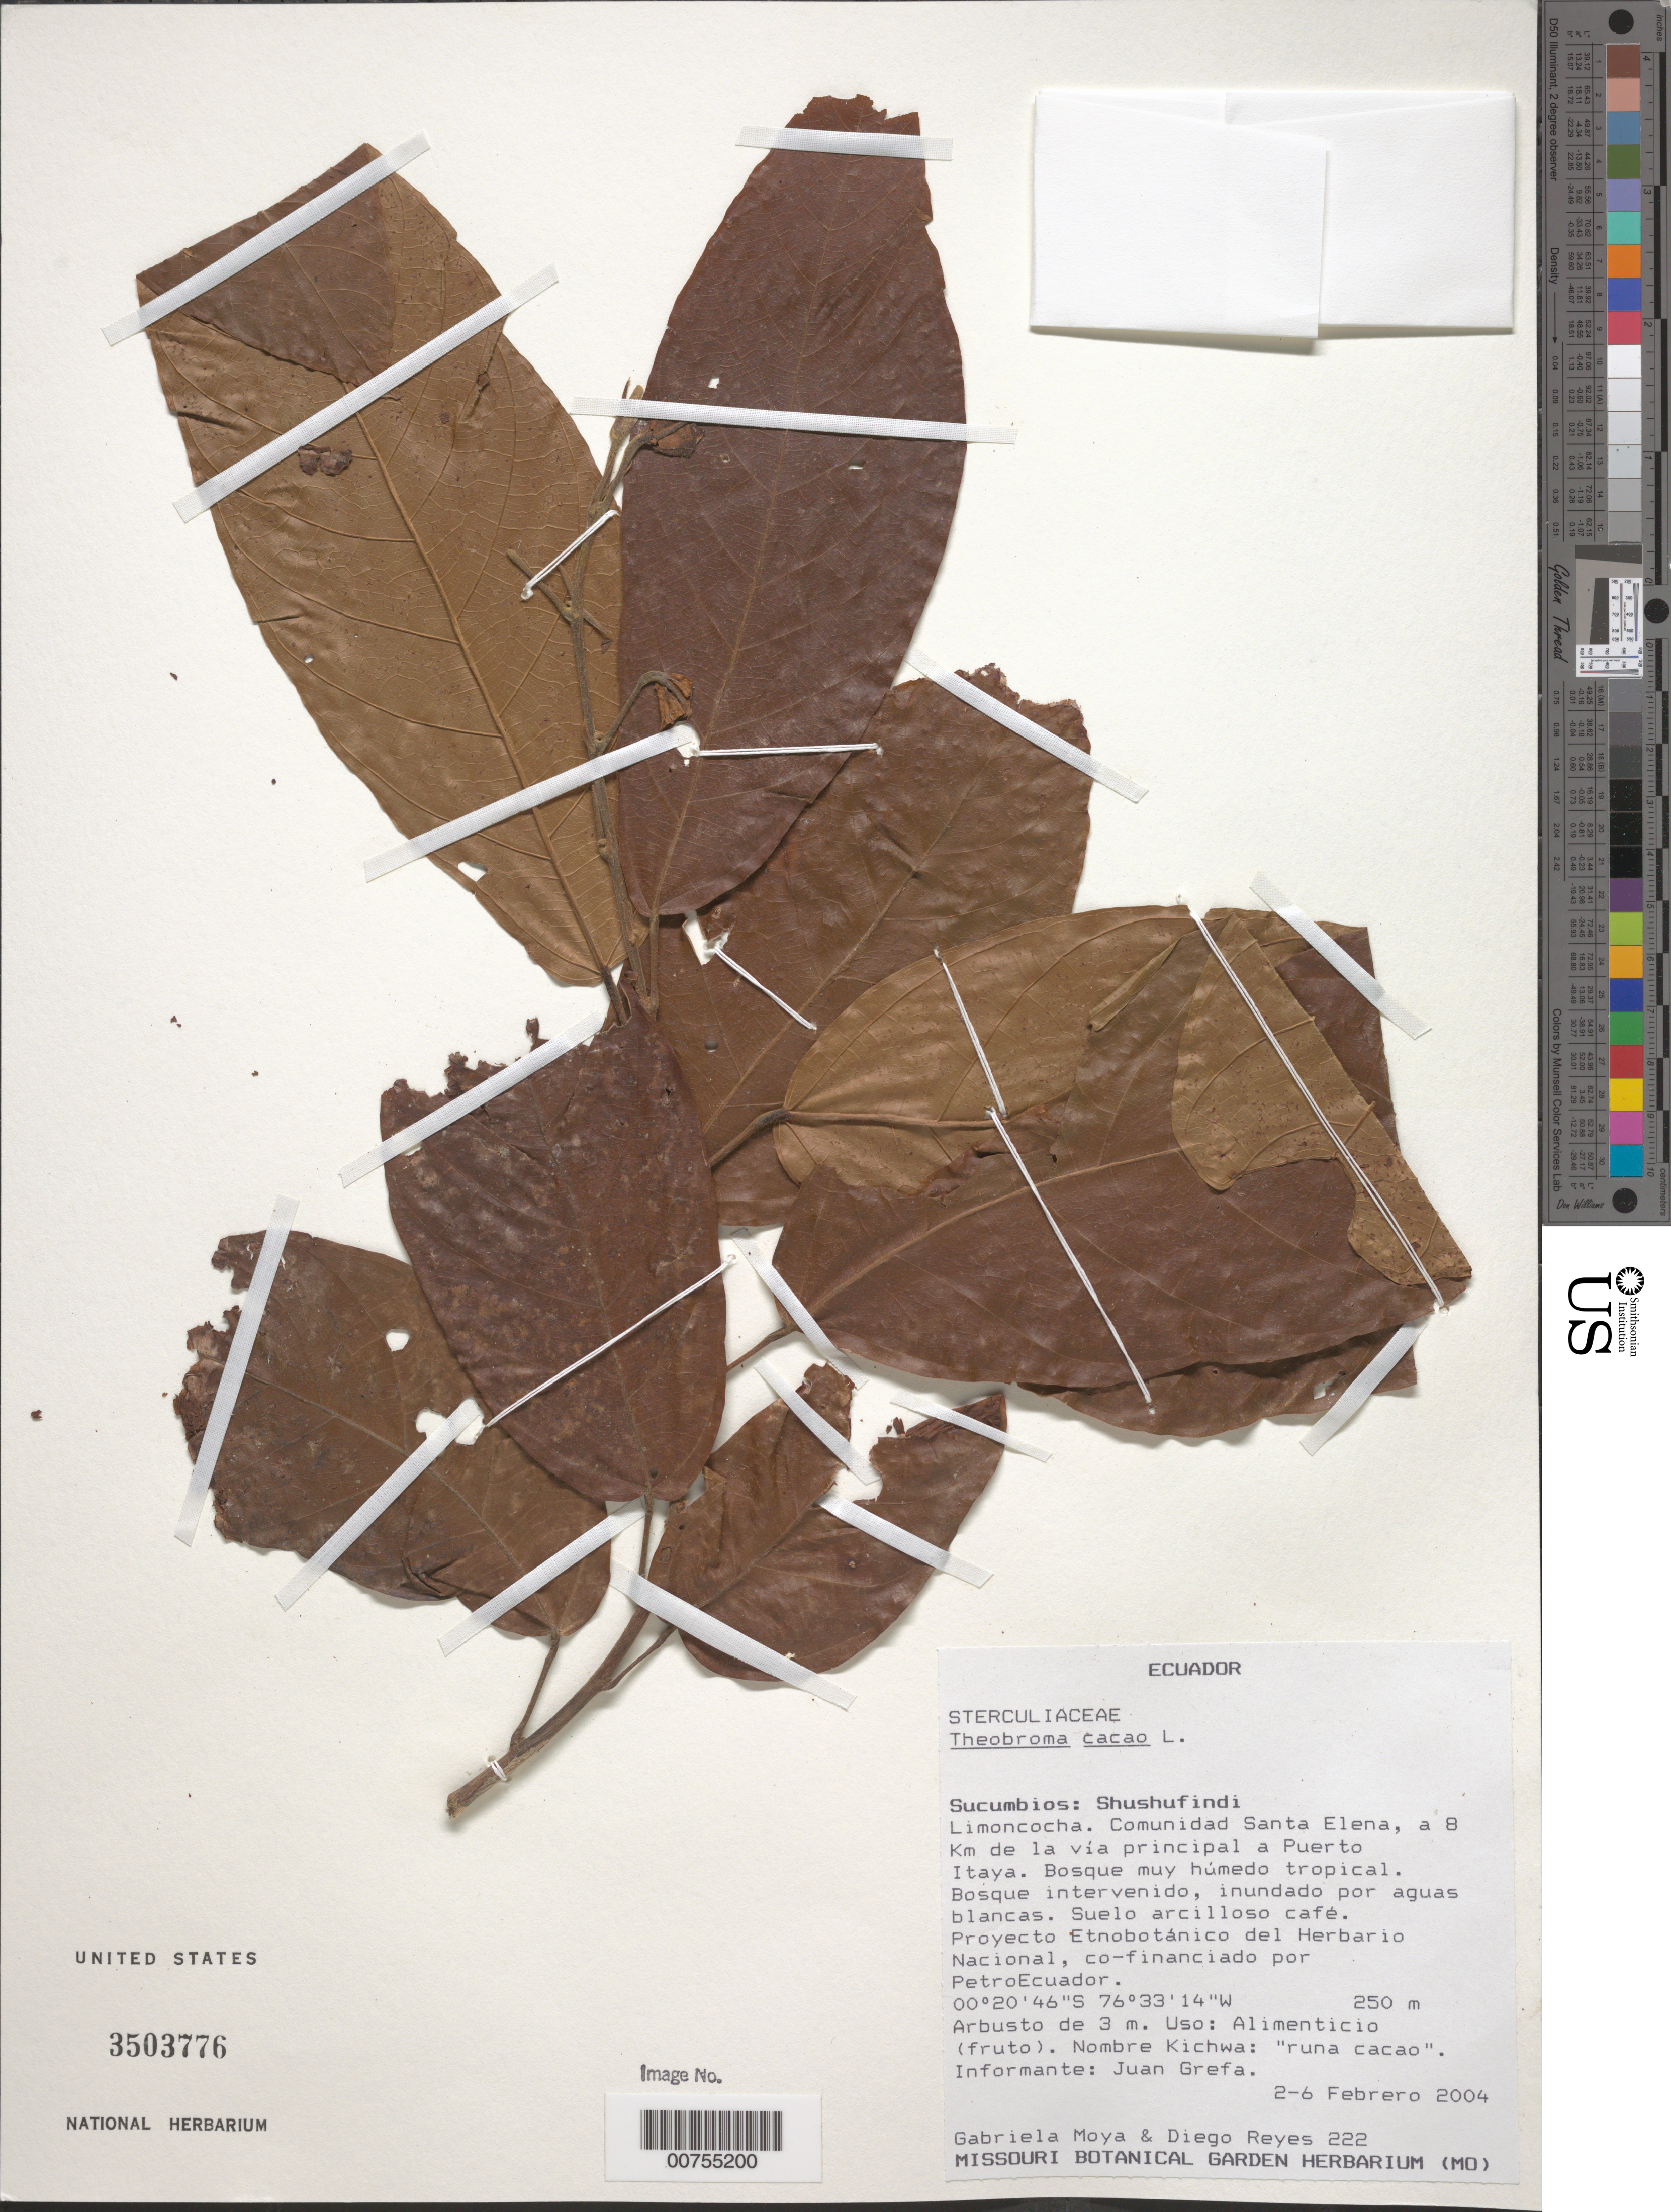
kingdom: Plantae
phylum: Tracheophyta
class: Magnoliopsida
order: Malvales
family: Malvaceae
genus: Theobroma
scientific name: Theobroma cacao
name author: L.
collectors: G. Moya & D. Reyes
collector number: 222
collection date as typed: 02 Feb 2004 to 06 Feb 2004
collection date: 2004-02-02/2004-02-06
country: Ecuador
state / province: Sucumbíos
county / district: Shushufindi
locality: Limoncocha. Comunidad Santa Elena, a 8 Km de la vía principal a Puerto Itaya.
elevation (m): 250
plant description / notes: Common name: runa cacao; Common name language: Kichwa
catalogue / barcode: US 3503776